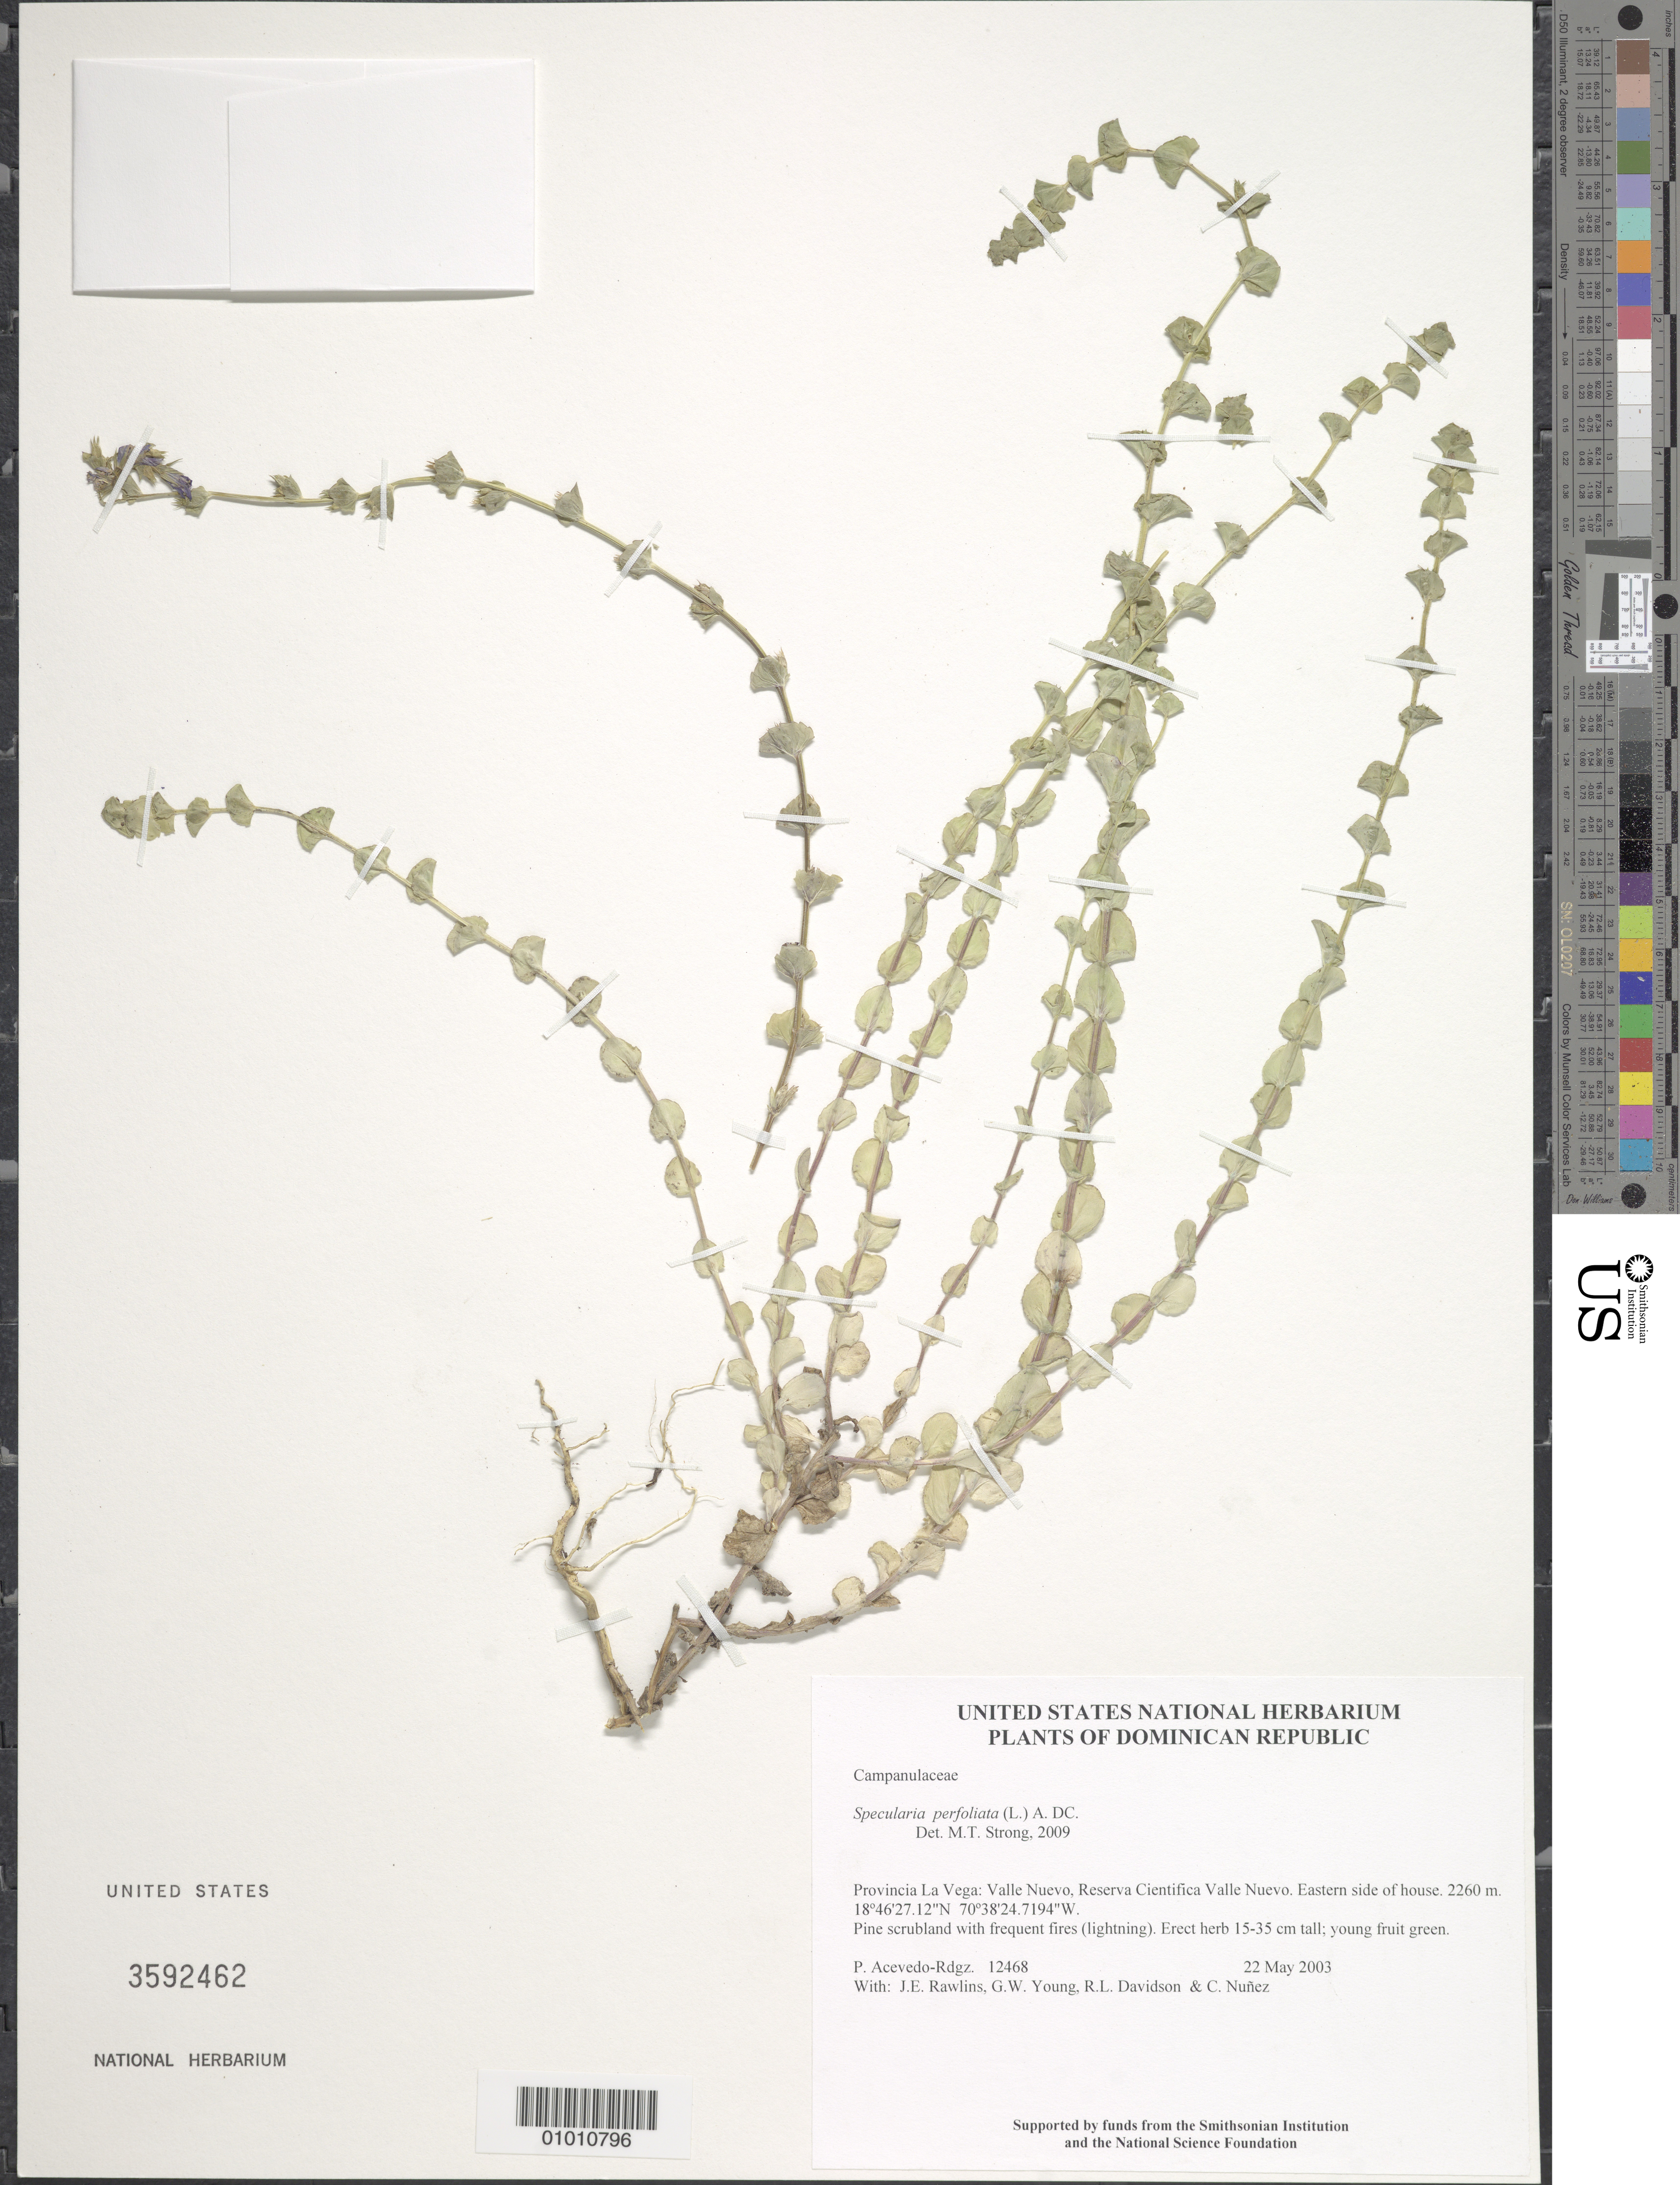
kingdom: Plantae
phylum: Tracheophyta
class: Magnoliopsida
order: Asterales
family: Campanulaceae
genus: Triodanis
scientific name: Triodanis perfoliata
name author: (L.) Nieuwl.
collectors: P. Acevedo-Rodr., J. Rawlins, G. Young, R. Davidson & C. Nunez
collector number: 12468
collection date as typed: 22 May 2003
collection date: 2003-05-22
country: Dominican Republic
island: Hispaniola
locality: Provincia La Vega: Valle Nuevo, Reserva Cientifica Valle Nuevo. Eastern side of house.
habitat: Pine scrubland with frequent fires (lightning).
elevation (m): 2260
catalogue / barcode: US 3592462